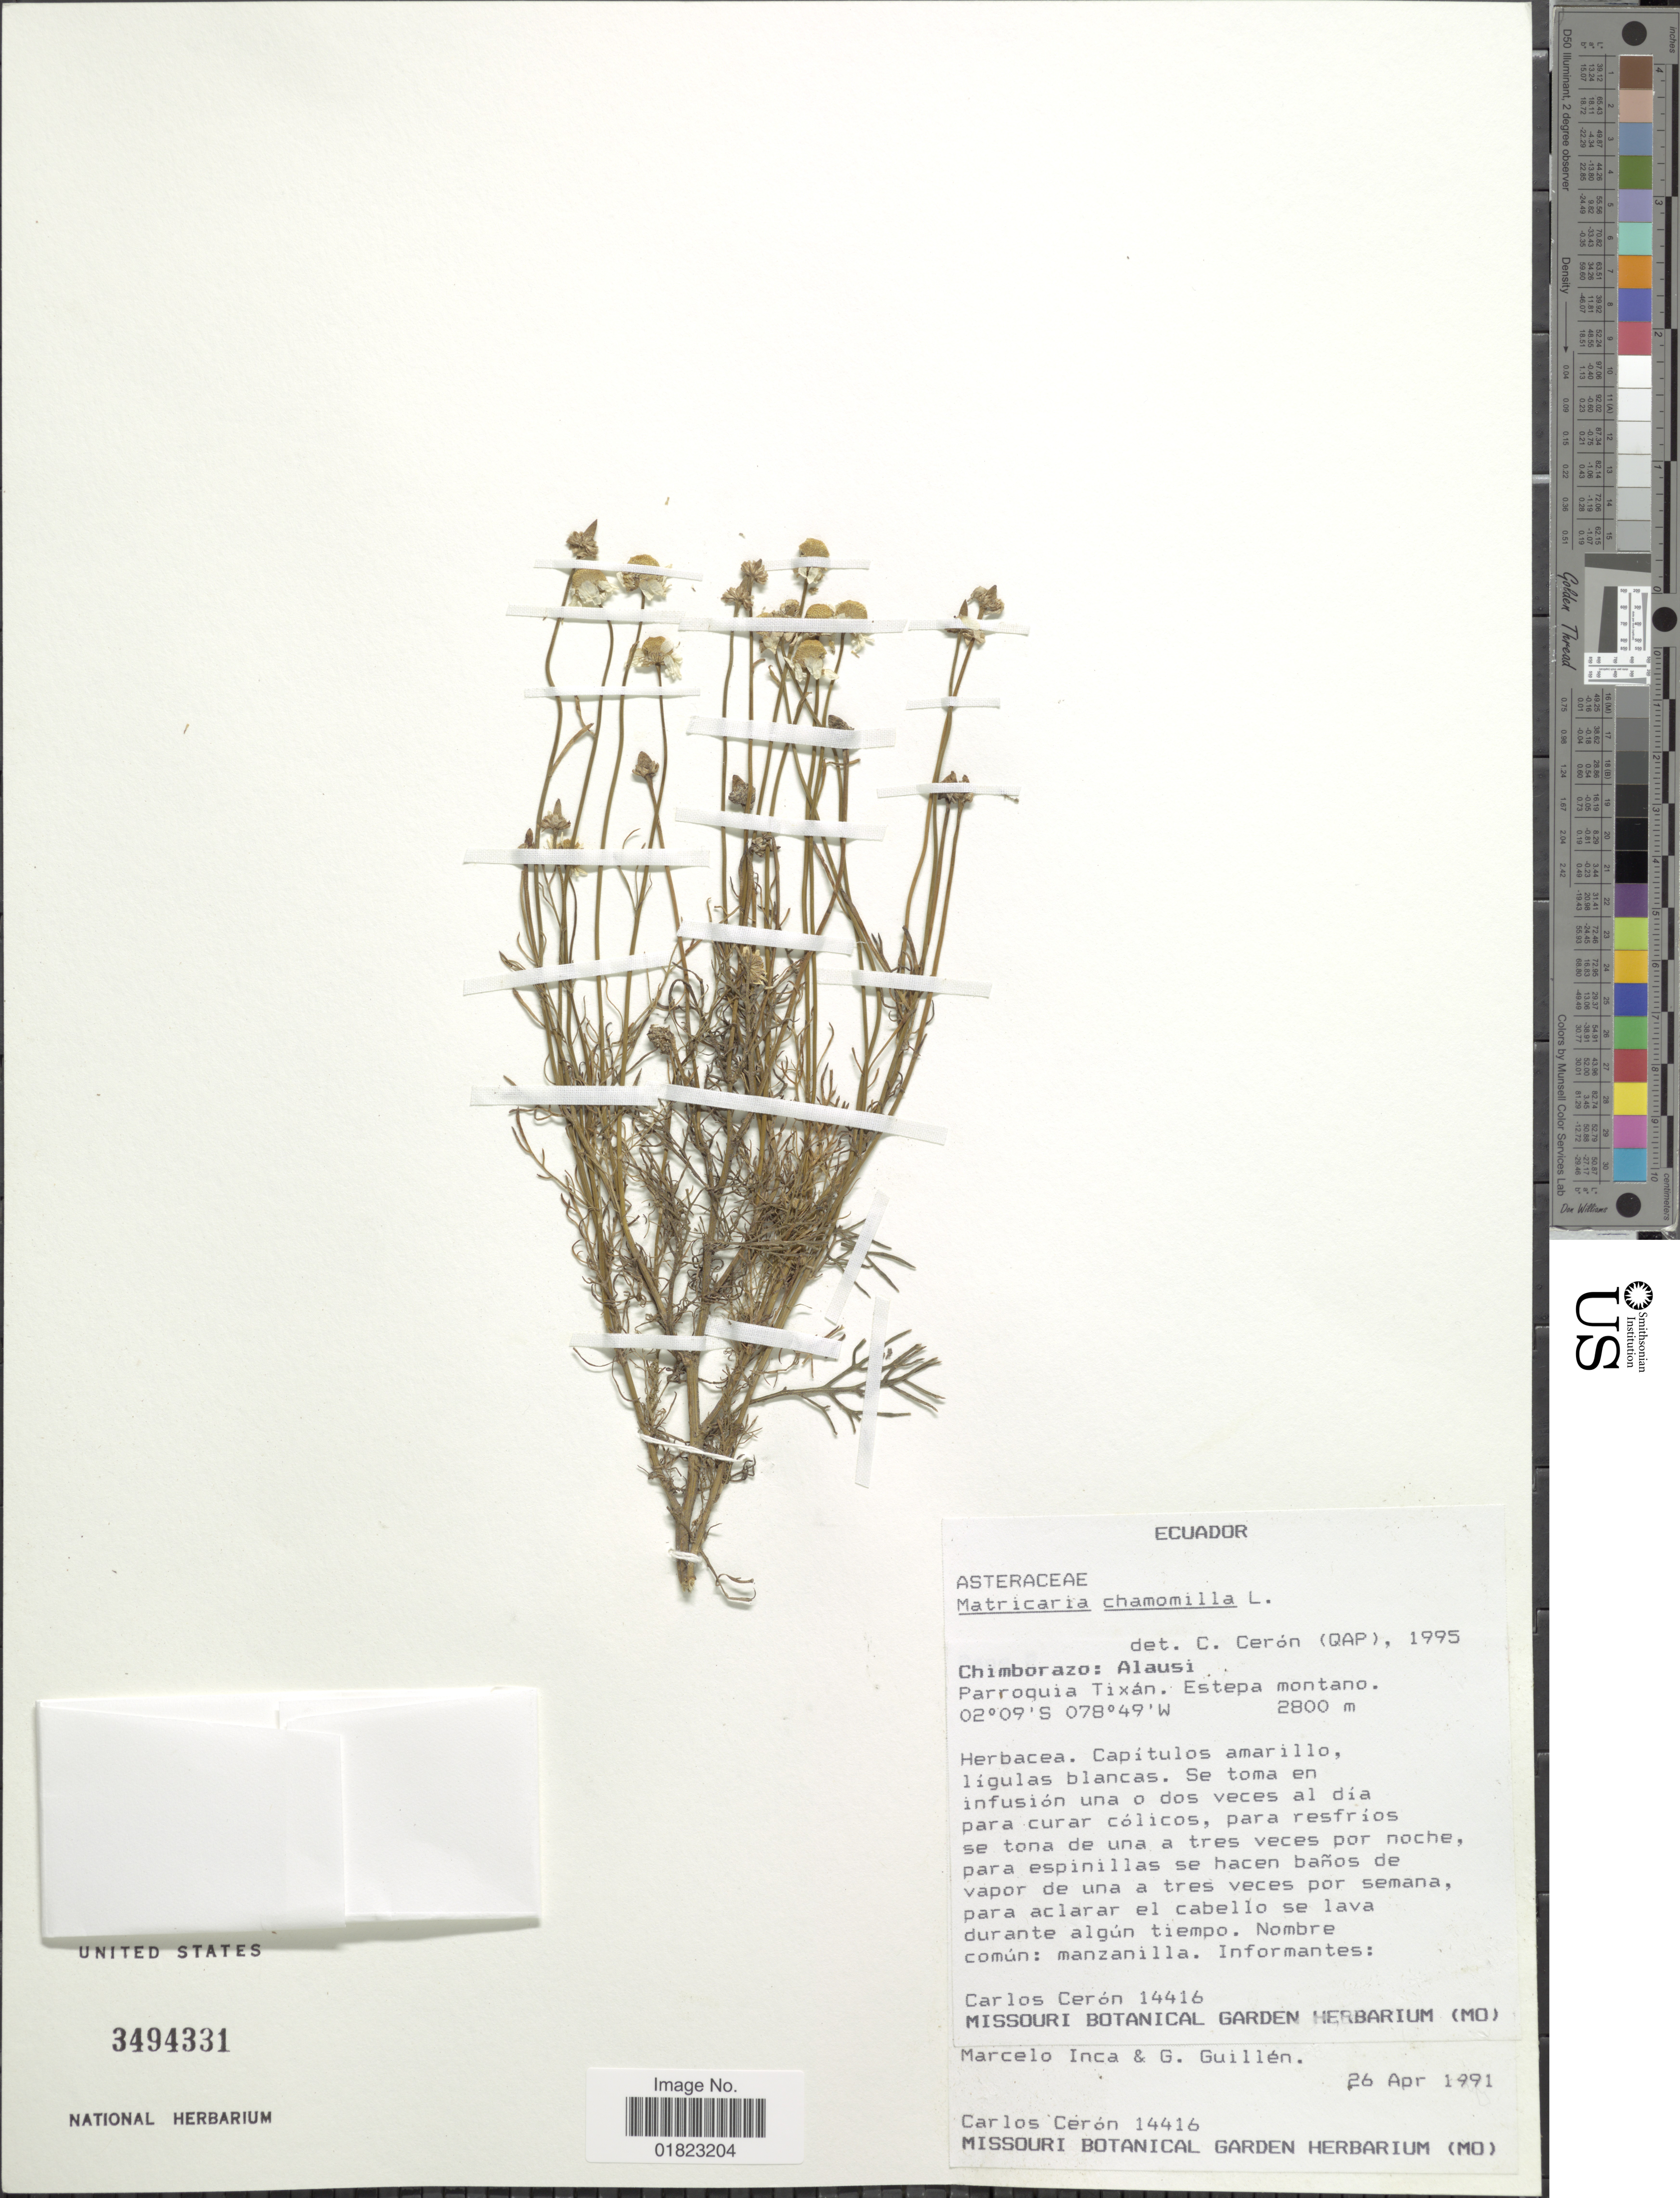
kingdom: Plantae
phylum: Tracheophyta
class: Magnoliopsida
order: Asterales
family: Asteraceae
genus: Matricaria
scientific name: Matricaria recutita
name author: L.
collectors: C. E. Cerón M., M. Inca & G. Guillen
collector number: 14416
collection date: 1991-04-26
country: Ecuador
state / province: Chimborazo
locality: Chimborazo: Alausi. Parroquia Tixan: Estepa montano.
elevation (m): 2800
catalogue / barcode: US 3494331